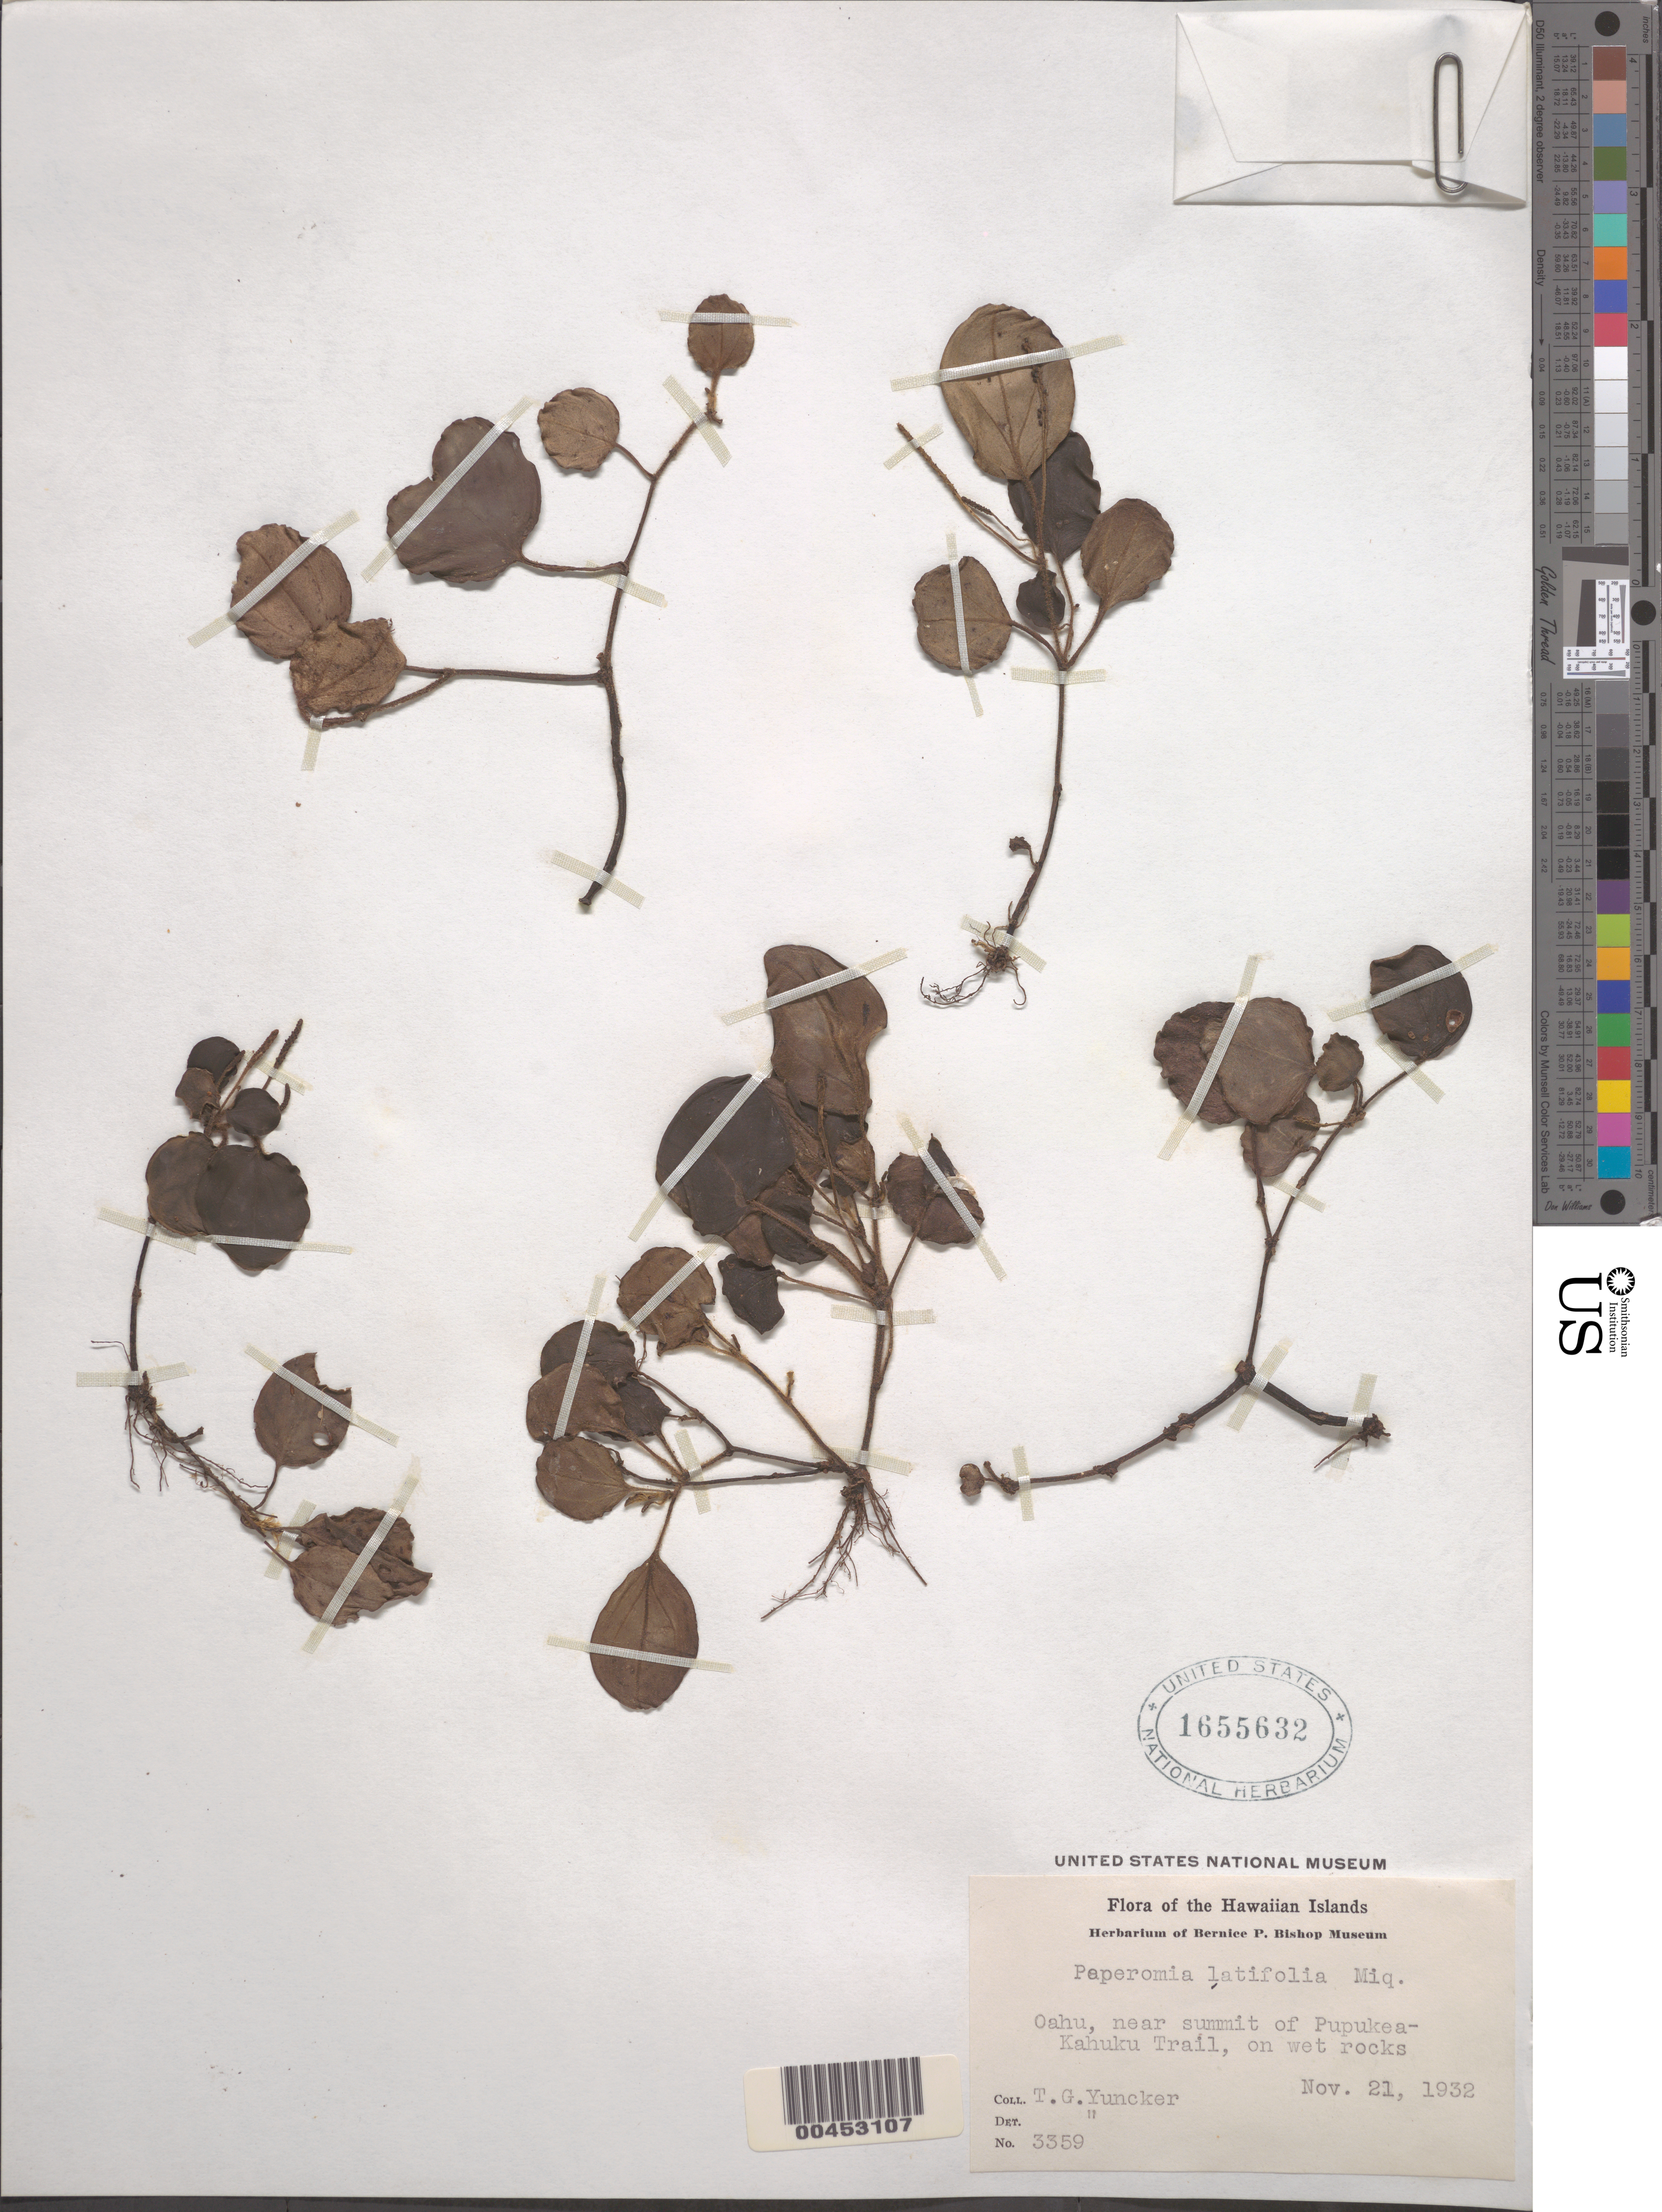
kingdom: Plantae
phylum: Tracheophyta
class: Magnoliopsida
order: Piperales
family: Piperaceae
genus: Peperomia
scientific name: Peperomia latifolia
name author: Miq.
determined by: Yuncker, T. G.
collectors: T. G. Yuncker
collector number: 3359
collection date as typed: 21 Nov 1932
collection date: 1932-11-21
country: United States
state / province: Hawaii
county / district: Honolulu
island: Oahu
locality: Near summit of Pupukea-Kahuku Trail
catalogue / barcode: US 1655632